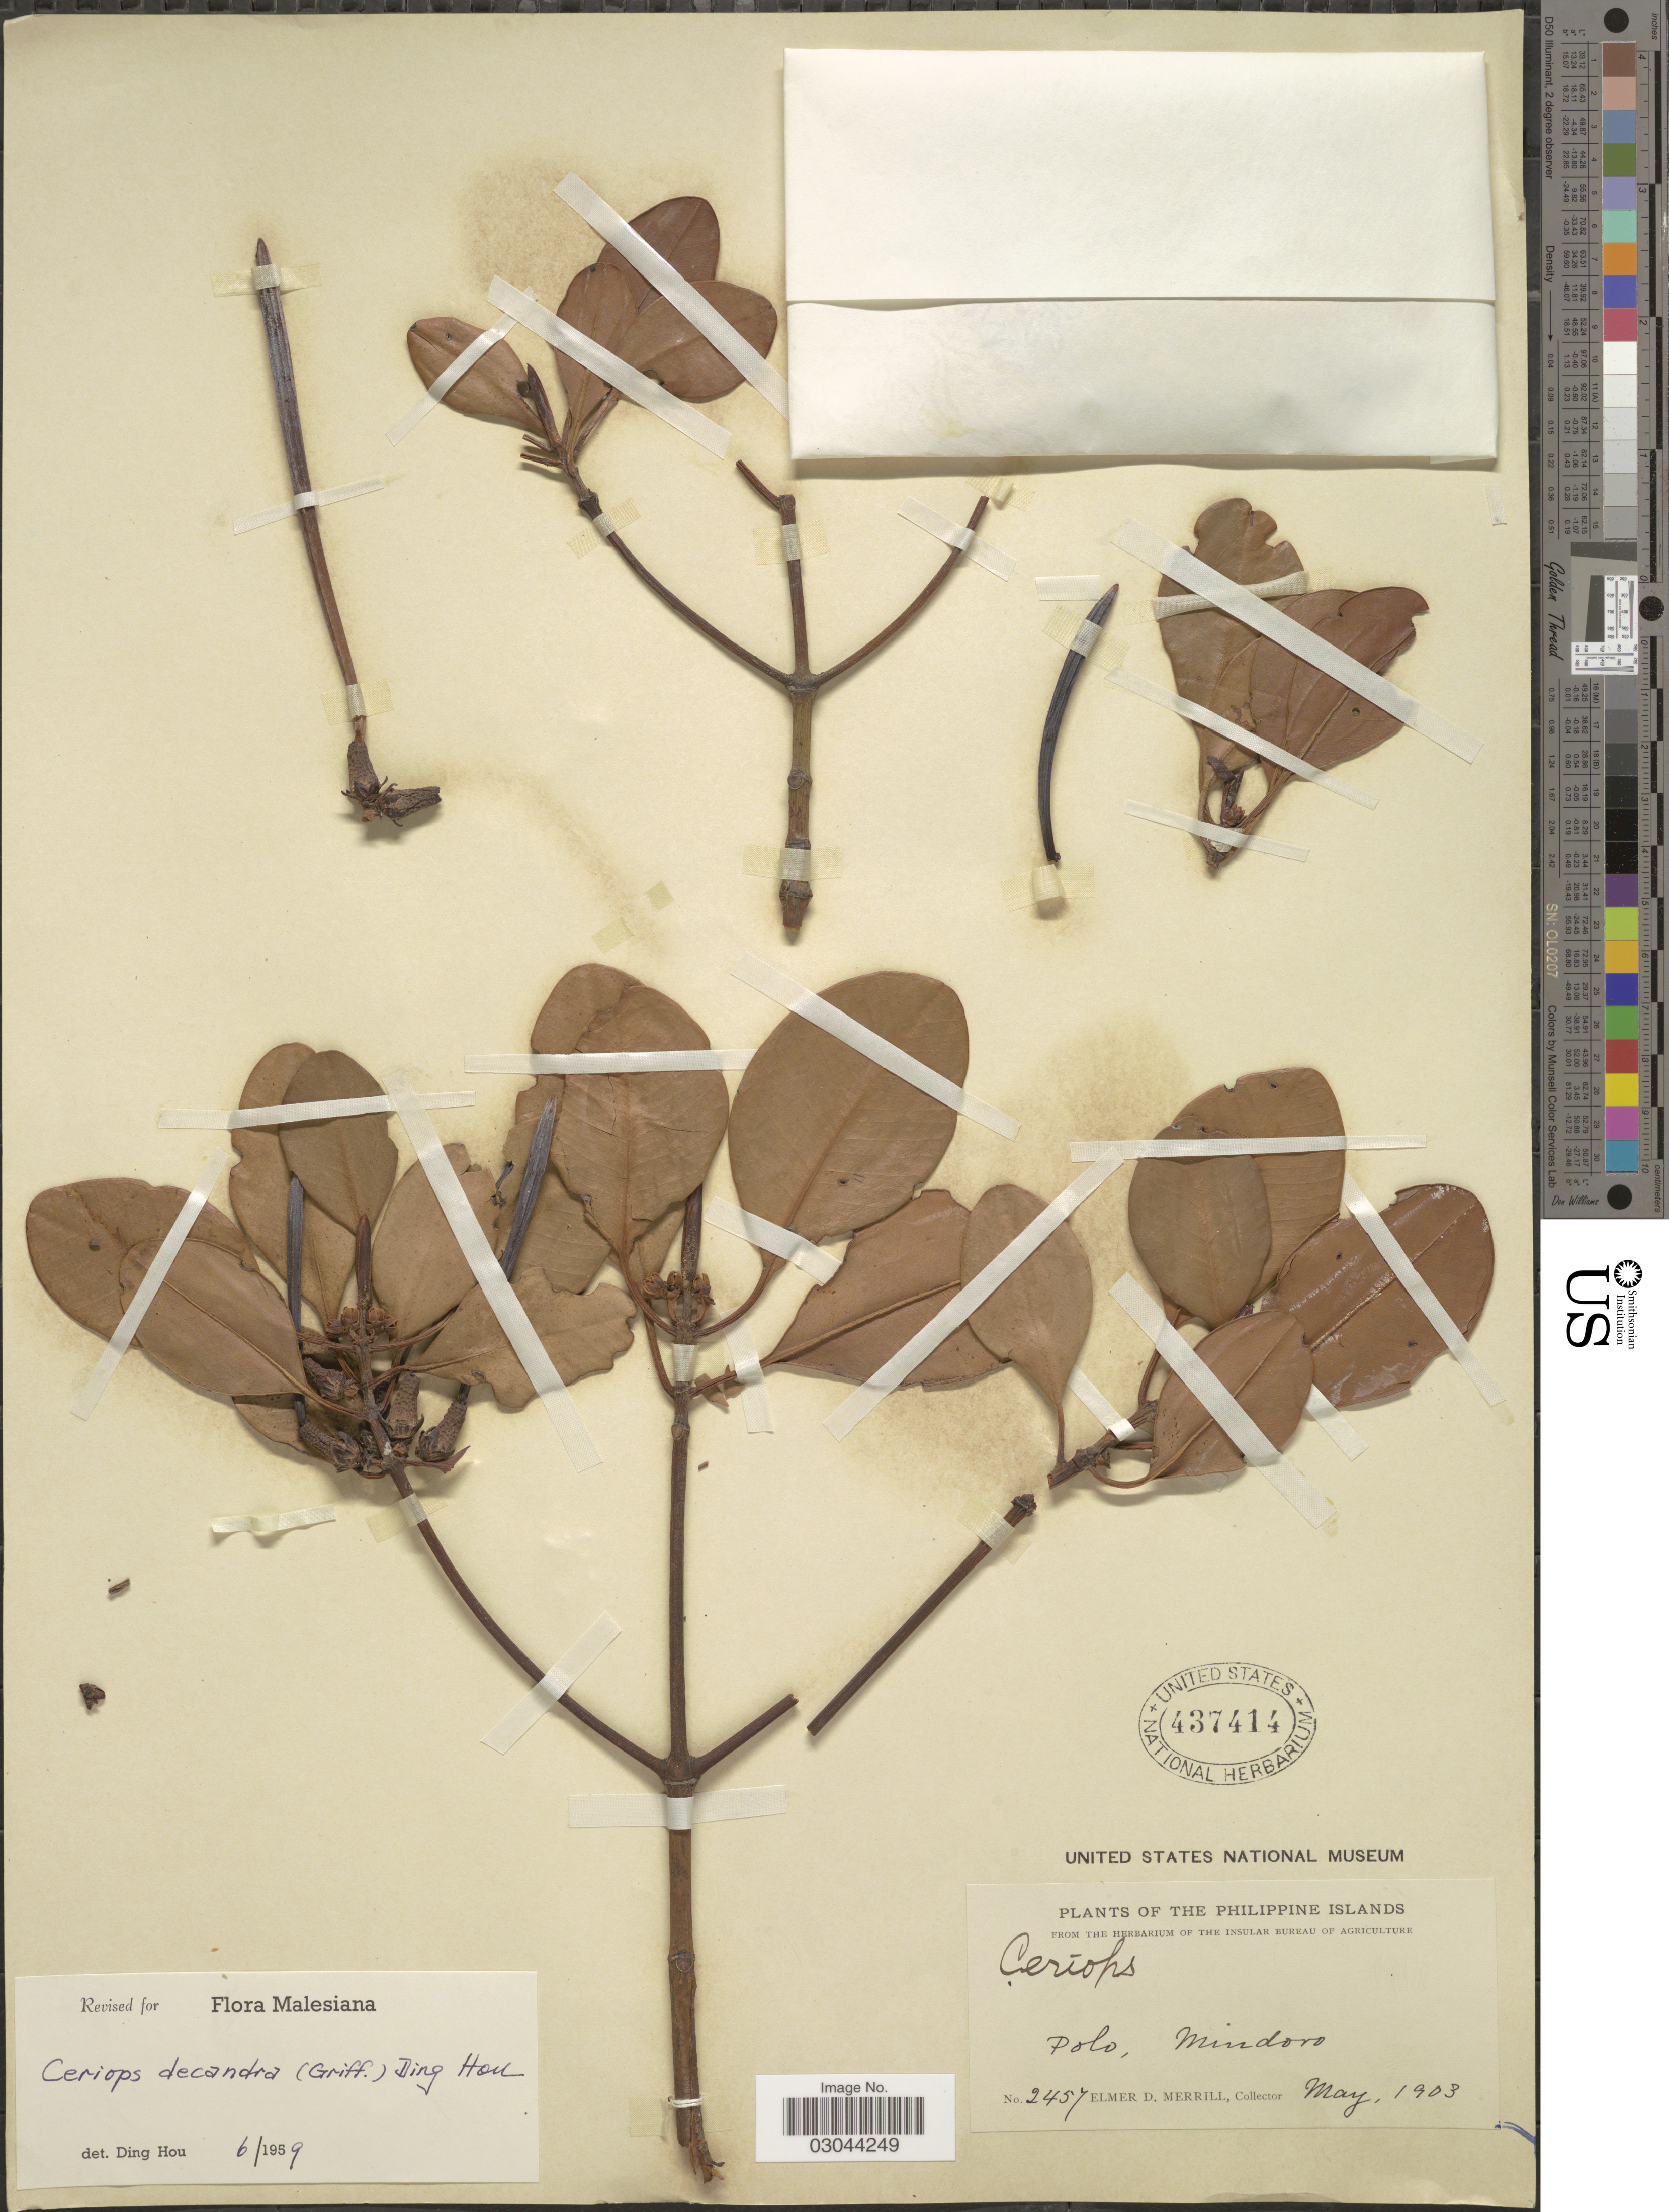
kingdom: Plantae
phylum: Tracheophyta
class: Magnoliopsida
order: Malpighiales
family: Rhizophoraceae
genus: Ceriops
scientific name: Ceriops decandra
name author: (Griff.) Ding Hou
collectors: E. D. Merrill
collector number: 2457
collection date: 1903-05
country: Philippines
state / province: Mimaropa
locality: The Philippine Islands. Polo, Mindoro.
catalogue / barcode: US 437414